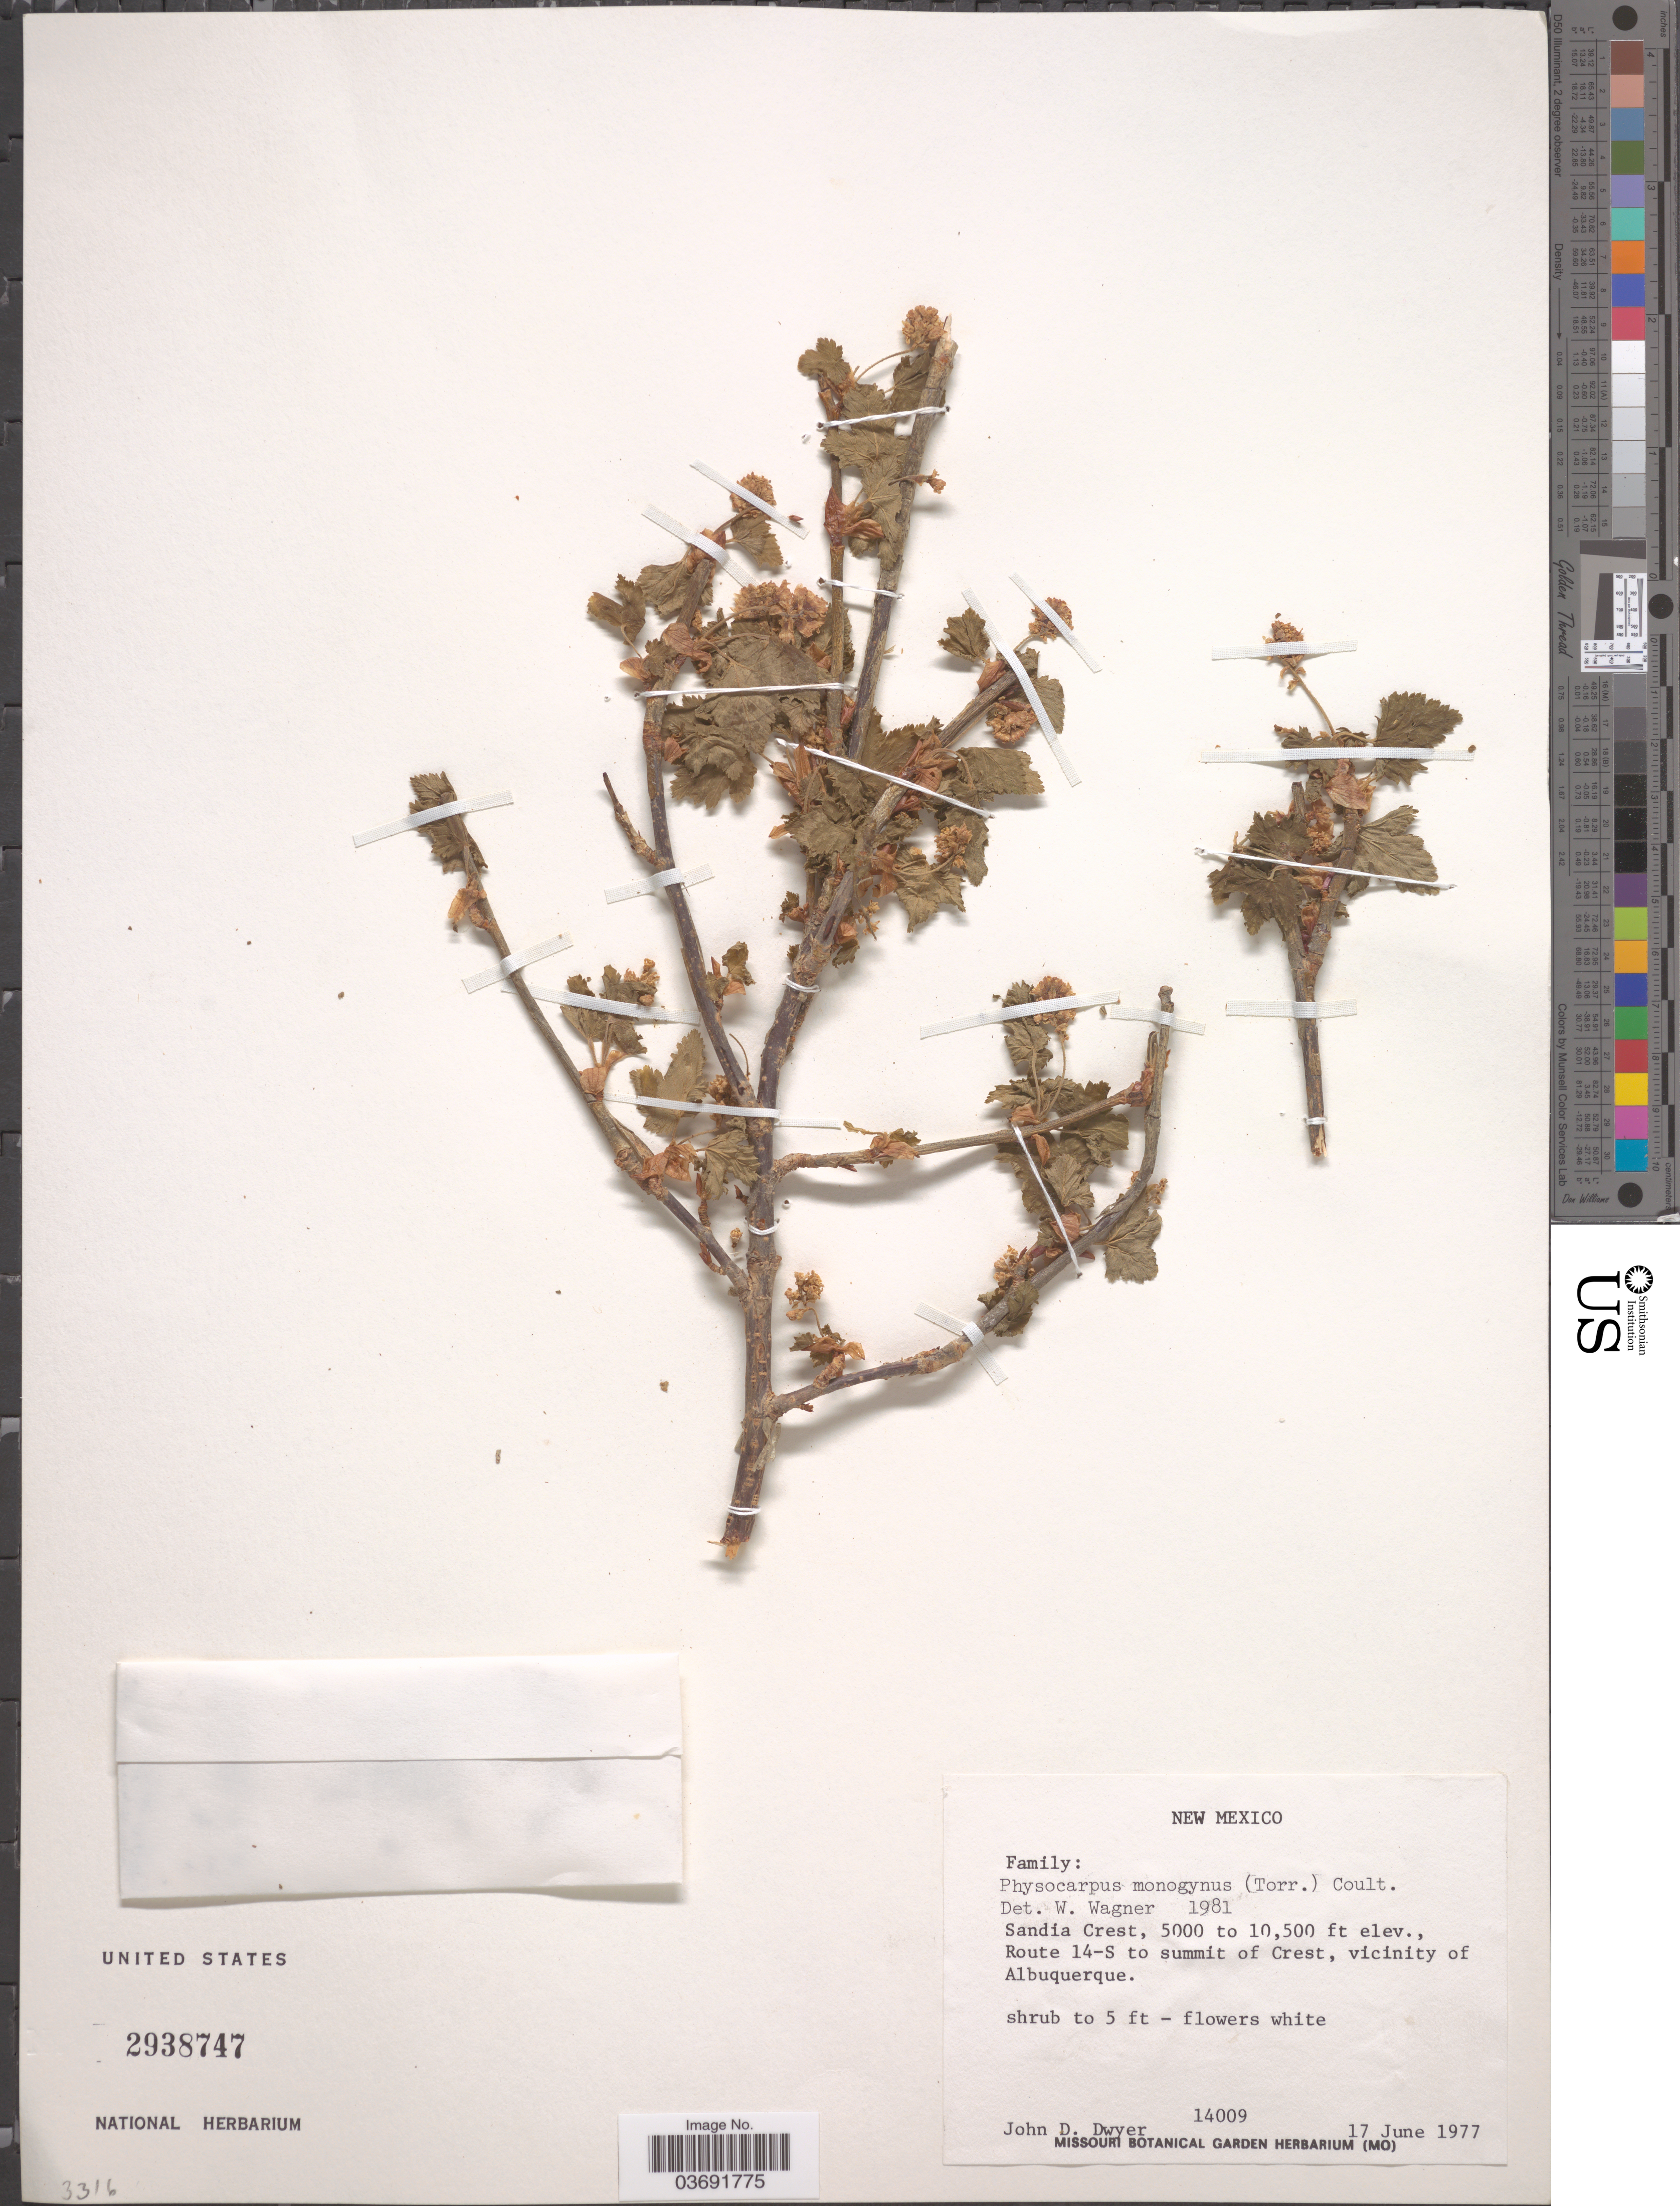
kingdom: Plantae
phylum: Tracheophyta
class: Magnoliopsida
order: Rosales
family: Rosaceae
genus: Physocarpus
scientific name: Physocarpus monogynus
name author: (Torr.) J.M. Coult.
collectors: J. D. Dwyer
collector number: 14009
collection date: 1977-06-17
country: United States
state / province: New Mexico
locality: Sandia Crest. Route 14-S to summit of Crest, vicinity of Albuquerque.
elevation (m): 1524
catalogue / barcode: US 2938747